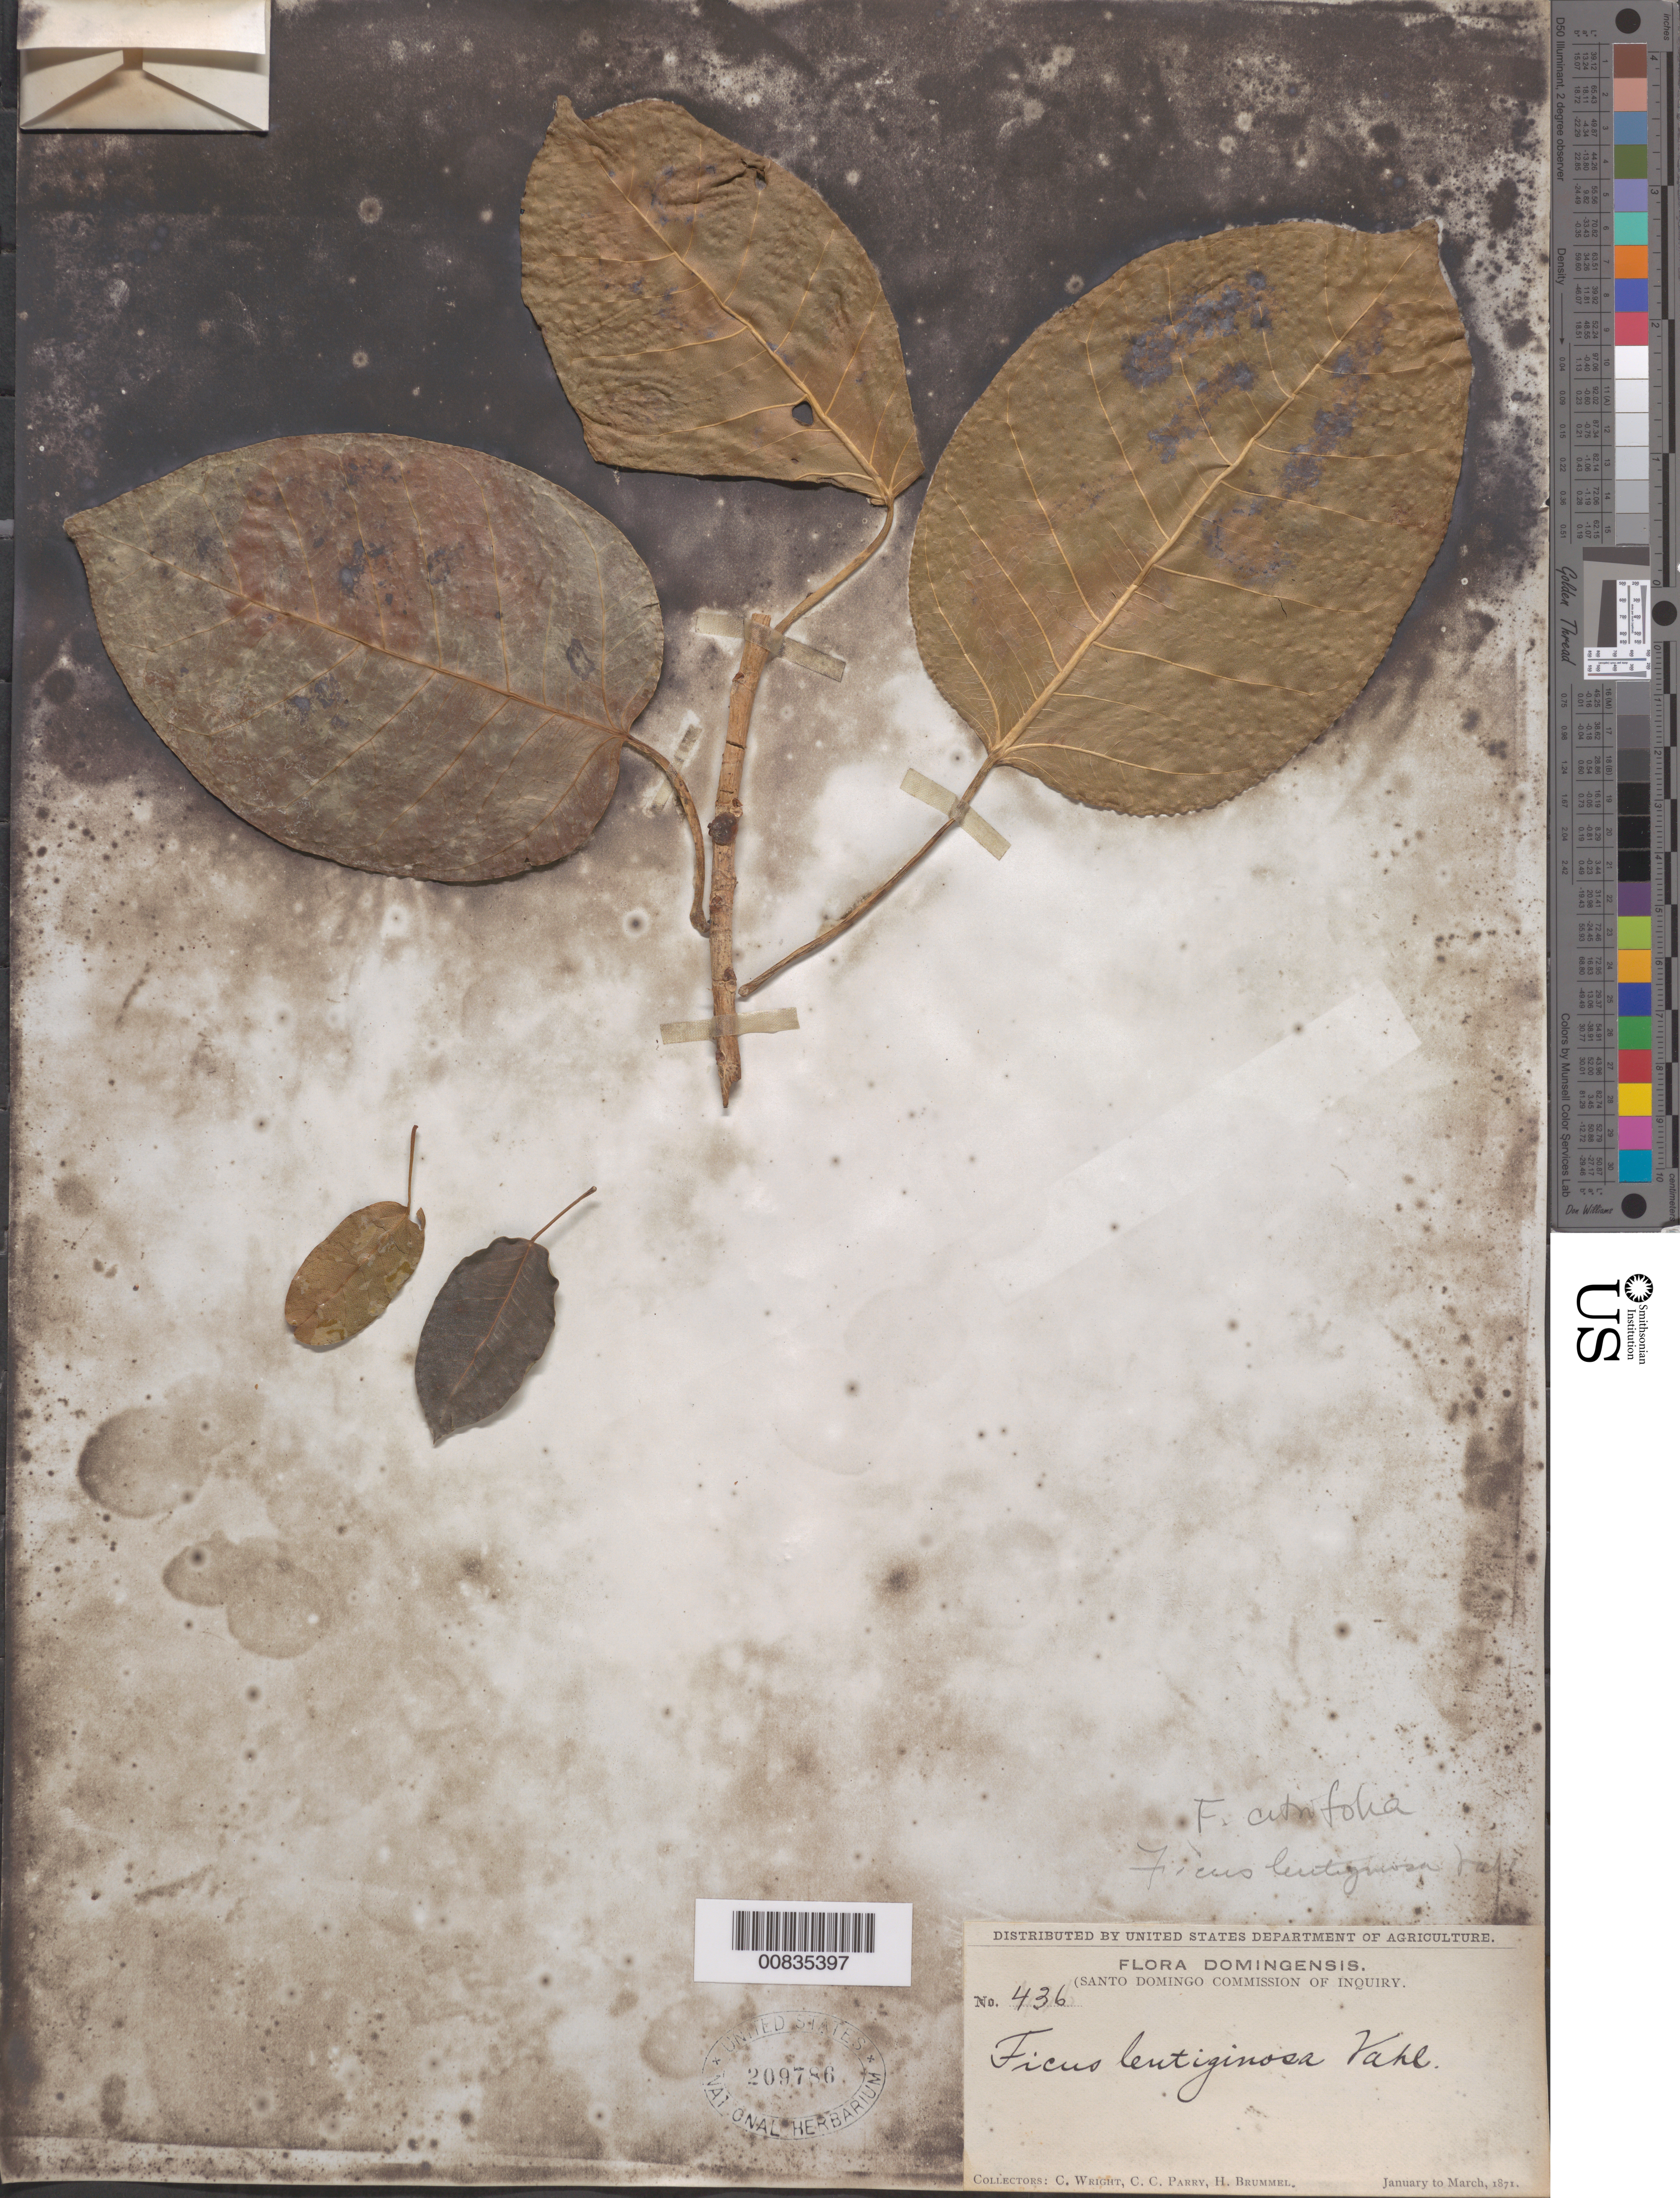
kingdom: Plantae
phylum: Tracheophyta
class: Magnoliopsida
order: Rosales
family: Moraceae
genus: Ficus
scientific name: Ficus citrifolia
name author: Mill.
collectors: C. Wright, C. C. Parry & H. Brummel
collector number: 436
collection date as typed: Jan 1871 to -- Mar 1871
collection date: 1871-01/1871-03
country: Dominican Republic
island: Hispaniola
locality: Dominican Republic.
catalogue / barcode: US 209786